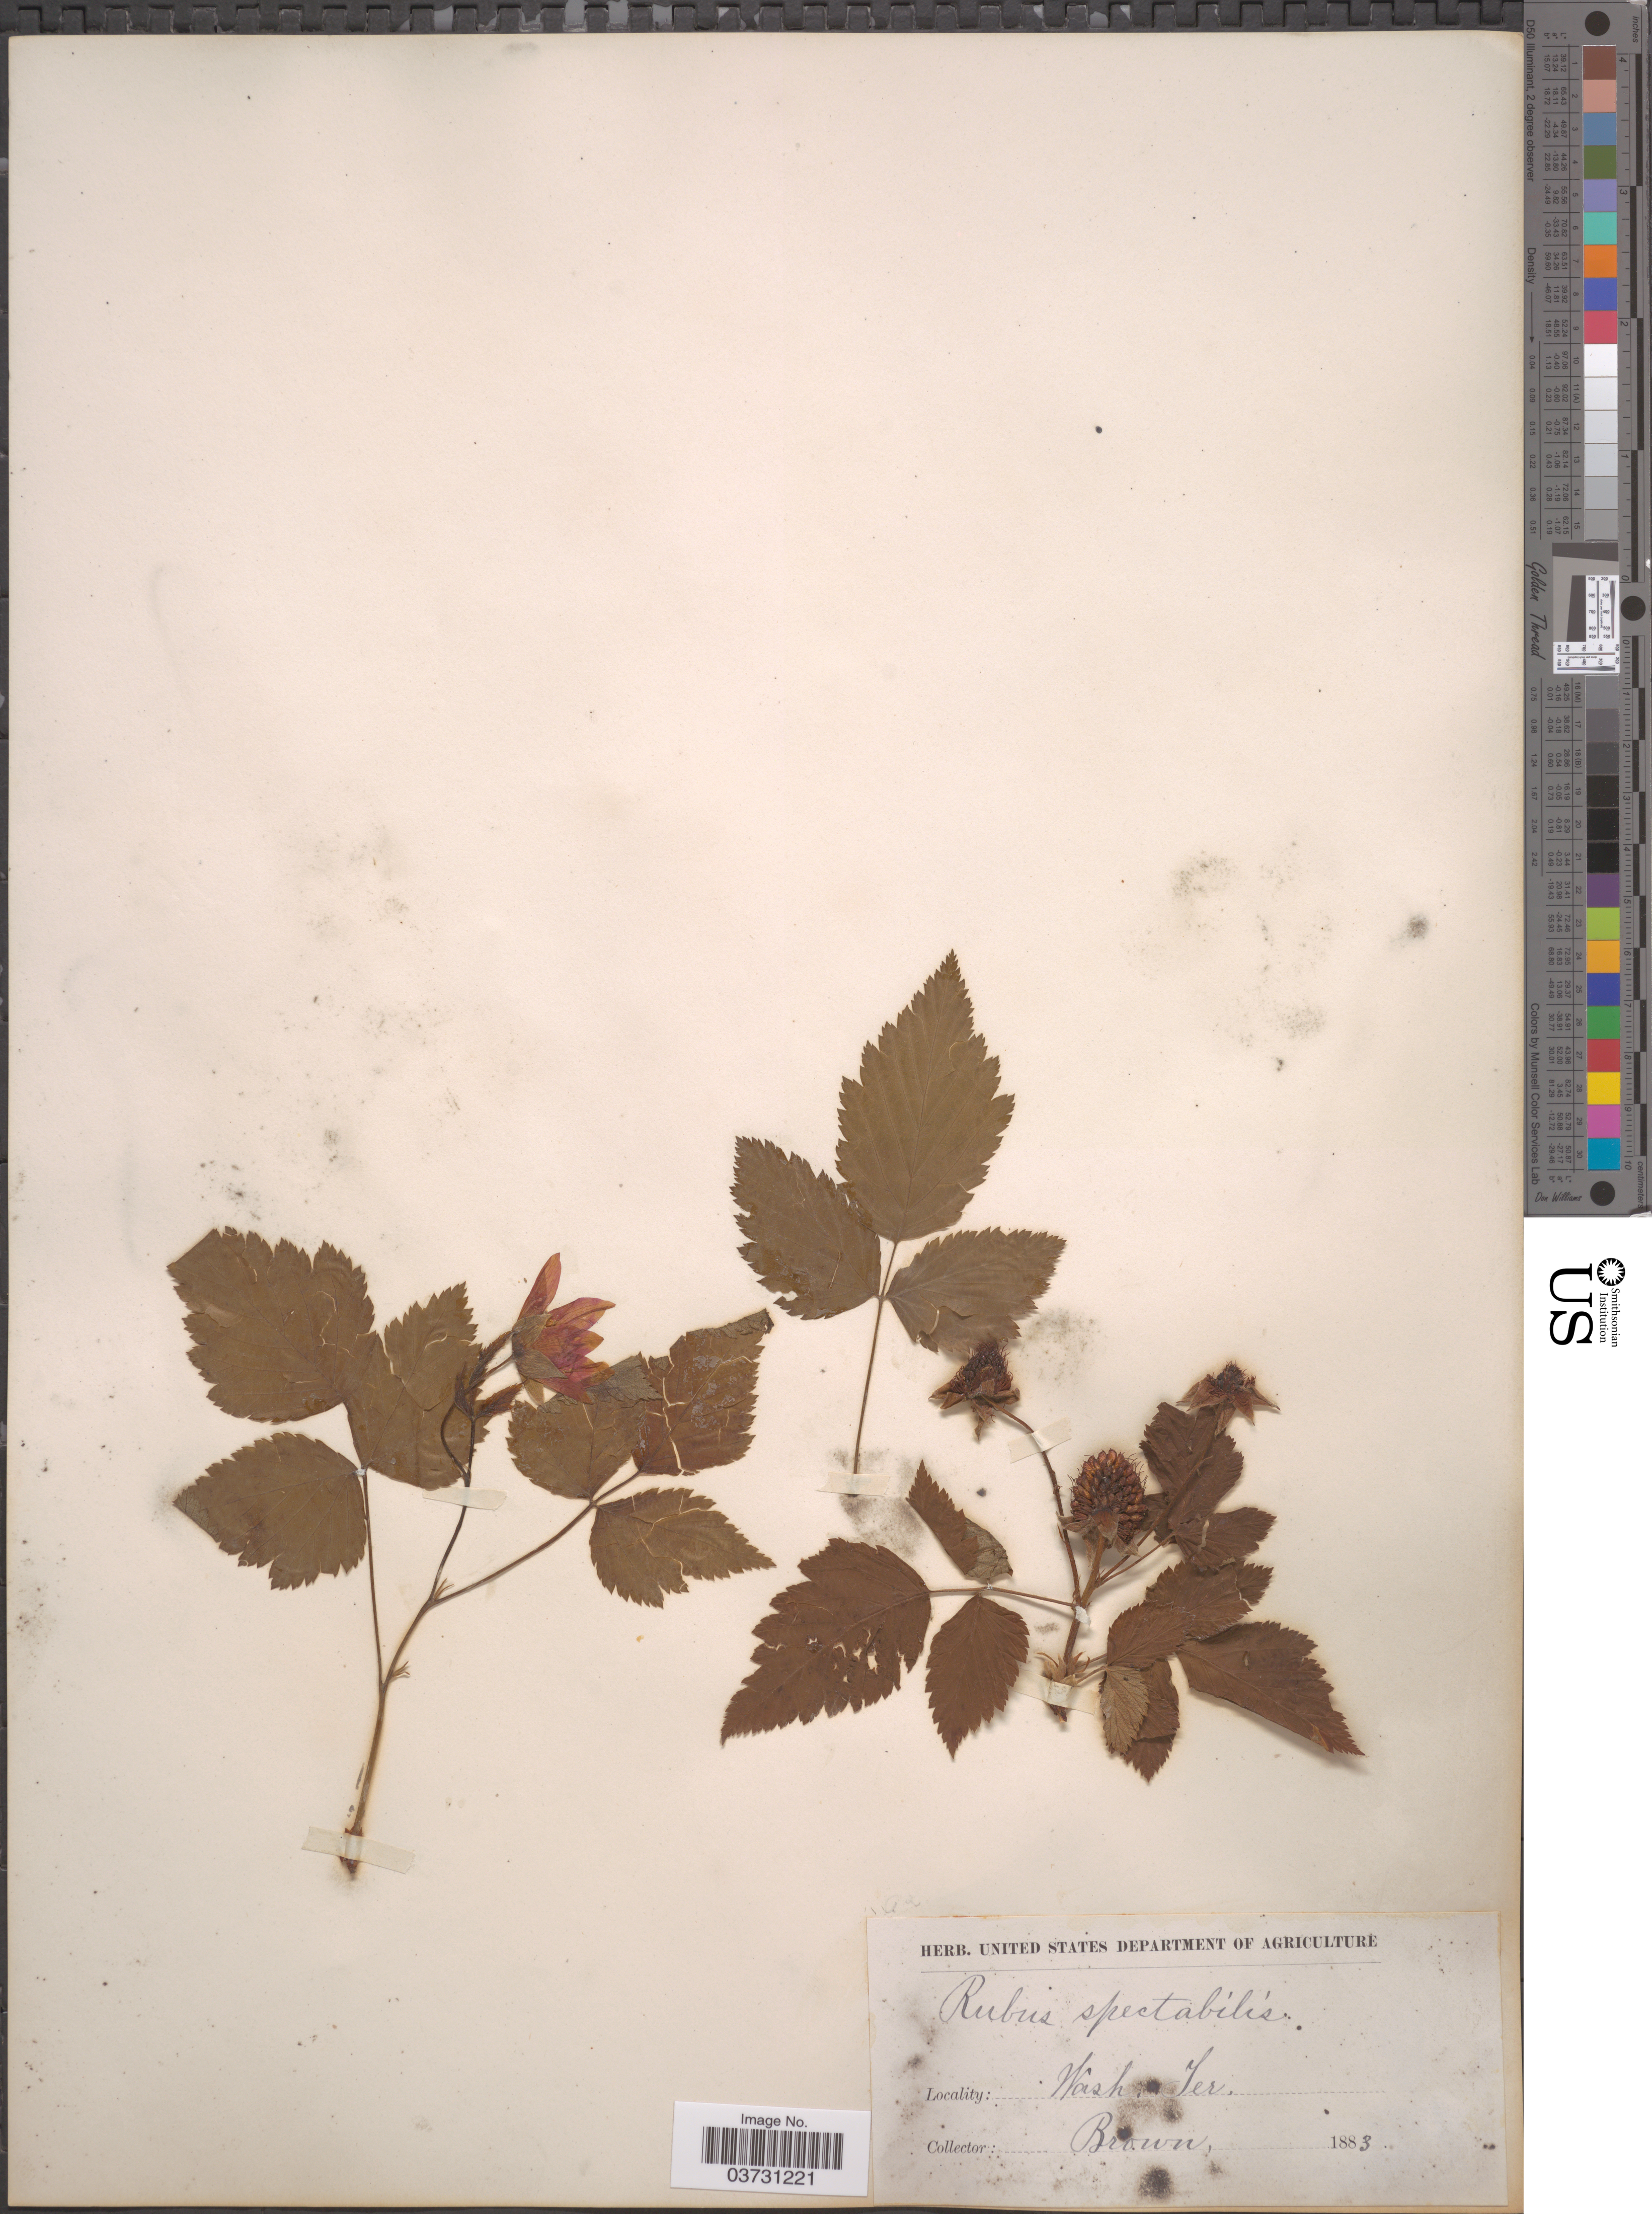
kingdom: Plantae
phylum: Tracheophyta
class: Magnoliopsida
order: Rosales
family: Rosaceae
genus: Rubus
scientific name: Rubus spectabilis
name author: Pursh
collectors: -- Brown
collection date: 1883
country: United States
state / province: Washington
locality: Wash. Ter.